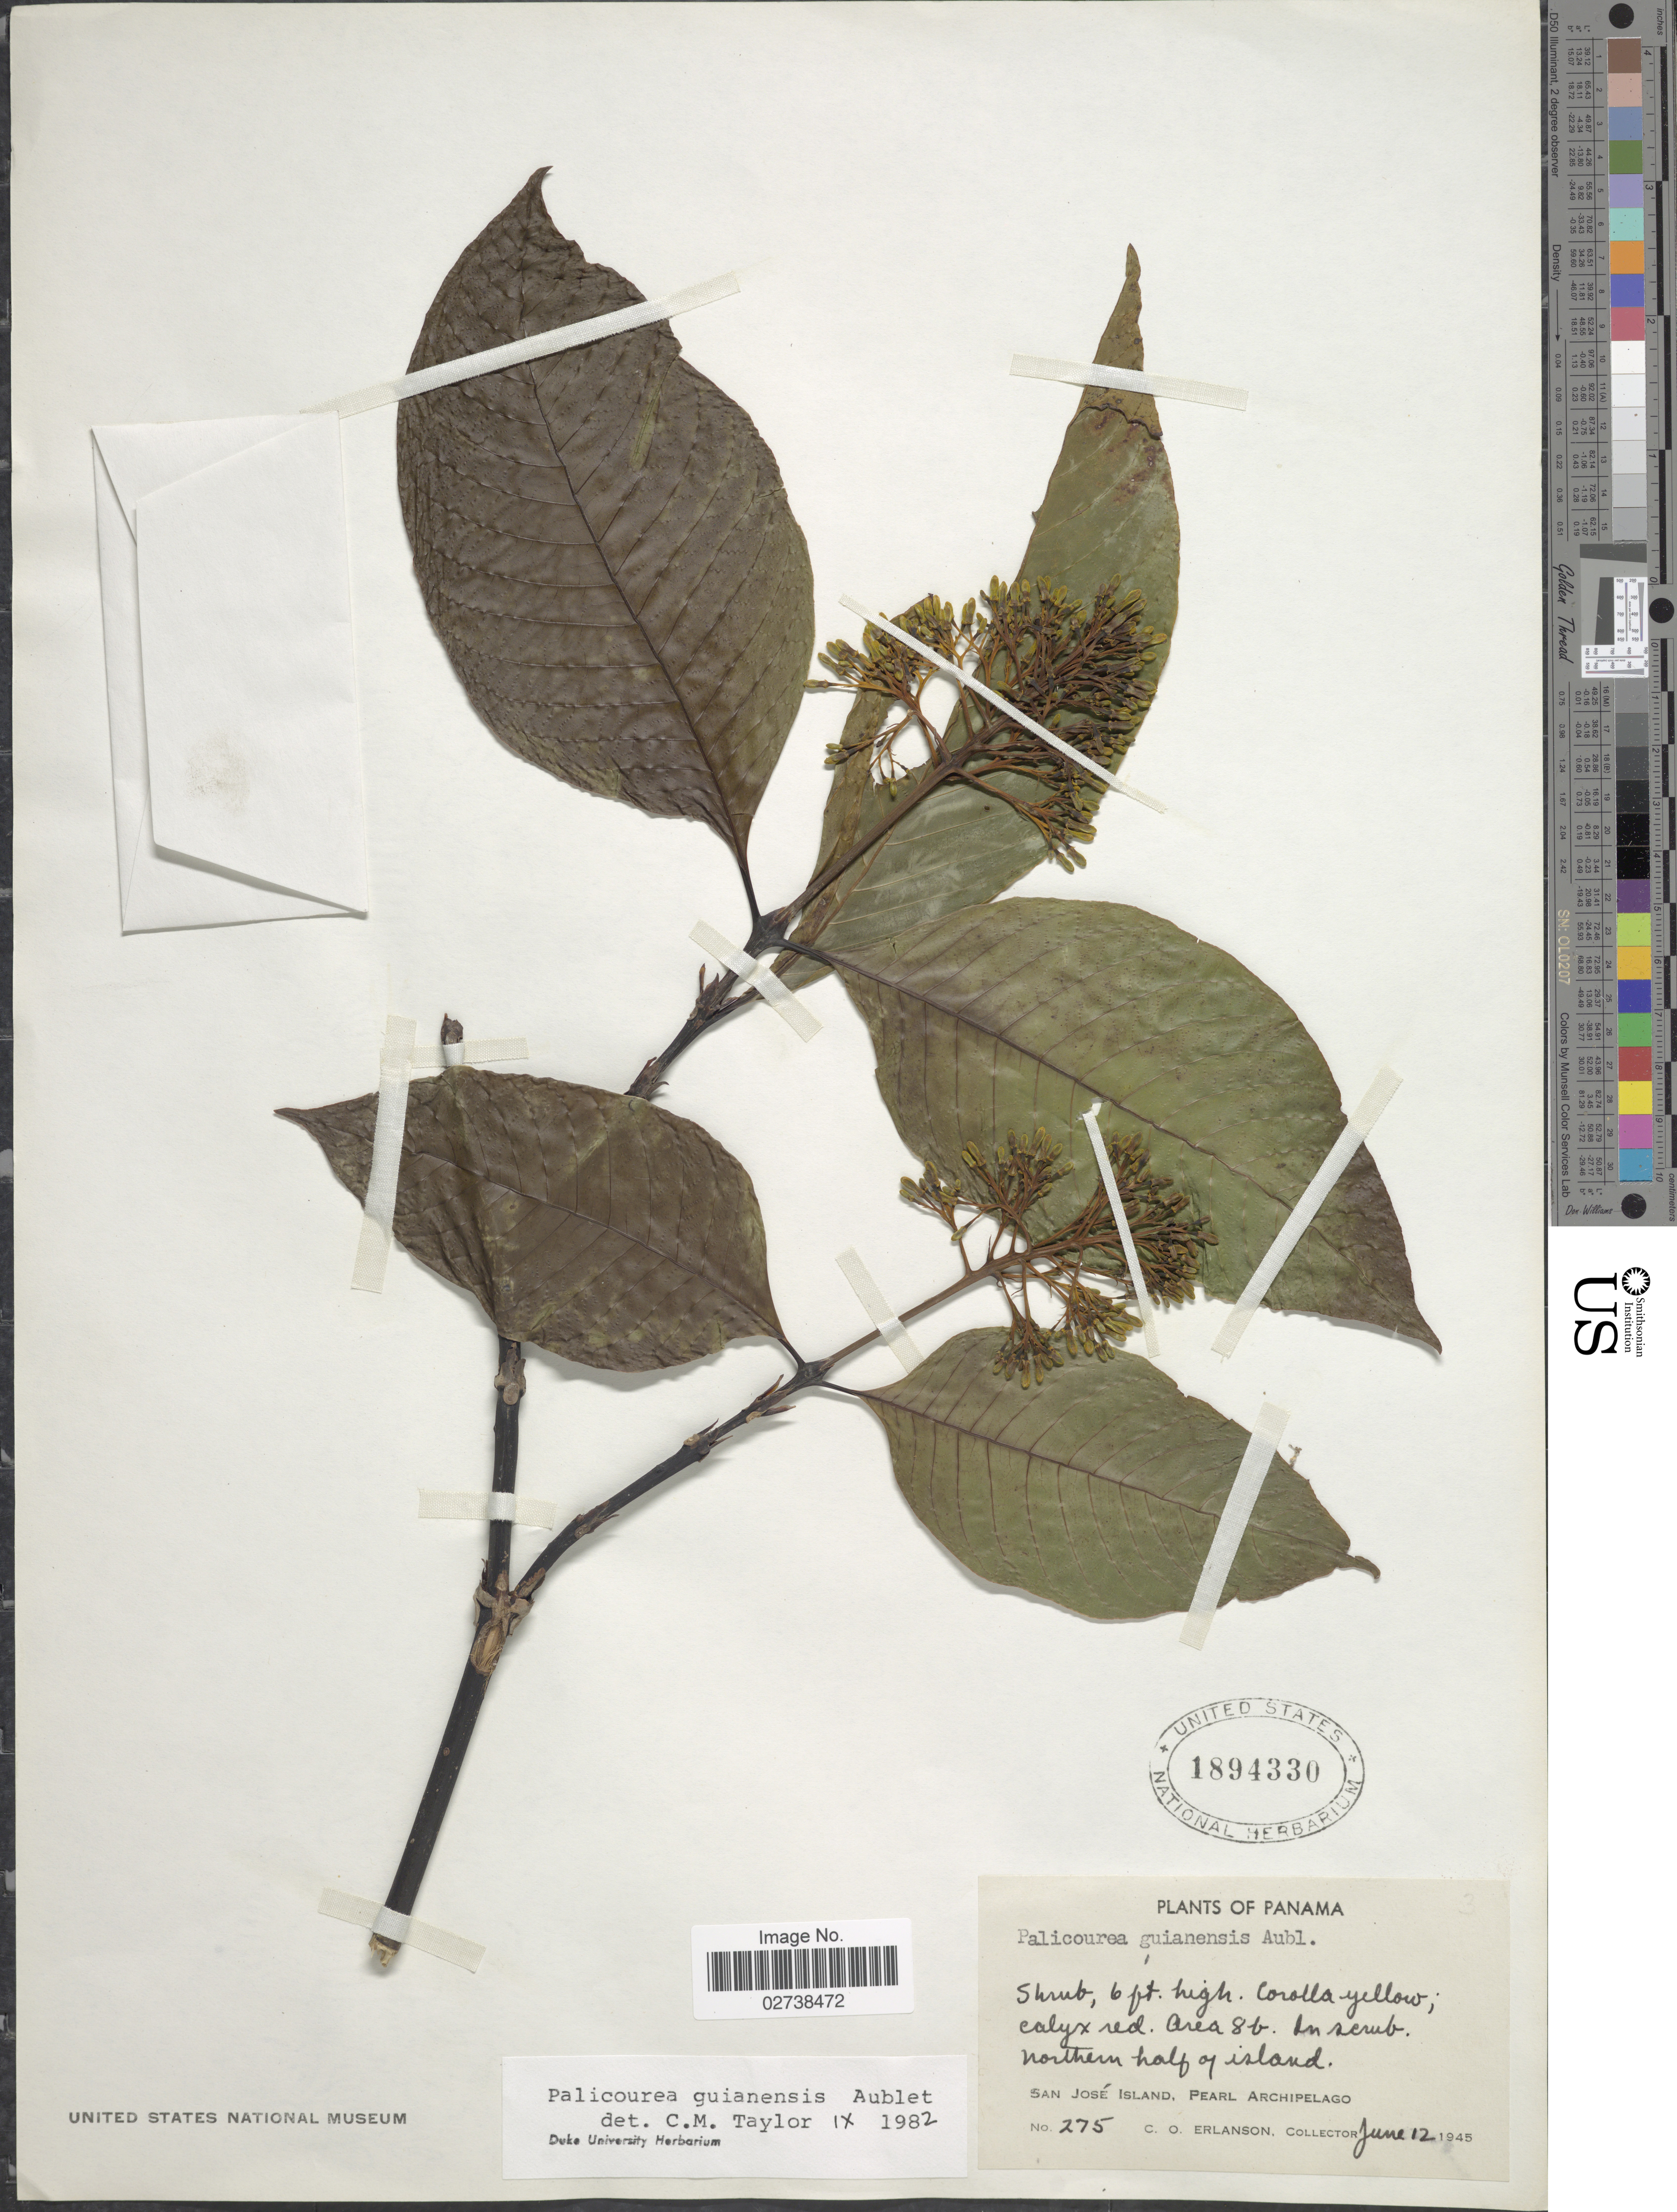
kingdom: Plantae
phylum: Tracheophyta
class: Magnoliopsida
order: Gentianales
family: Rubiaceae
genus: Palicourea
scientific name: Palicourea guianensis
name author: Aubl.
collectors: C. O. Erlanson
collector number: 275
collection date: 1945-06-12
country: Panama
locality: Northern half of island. San Jose Island, Pearl Archipelago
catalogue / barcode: US 1894330